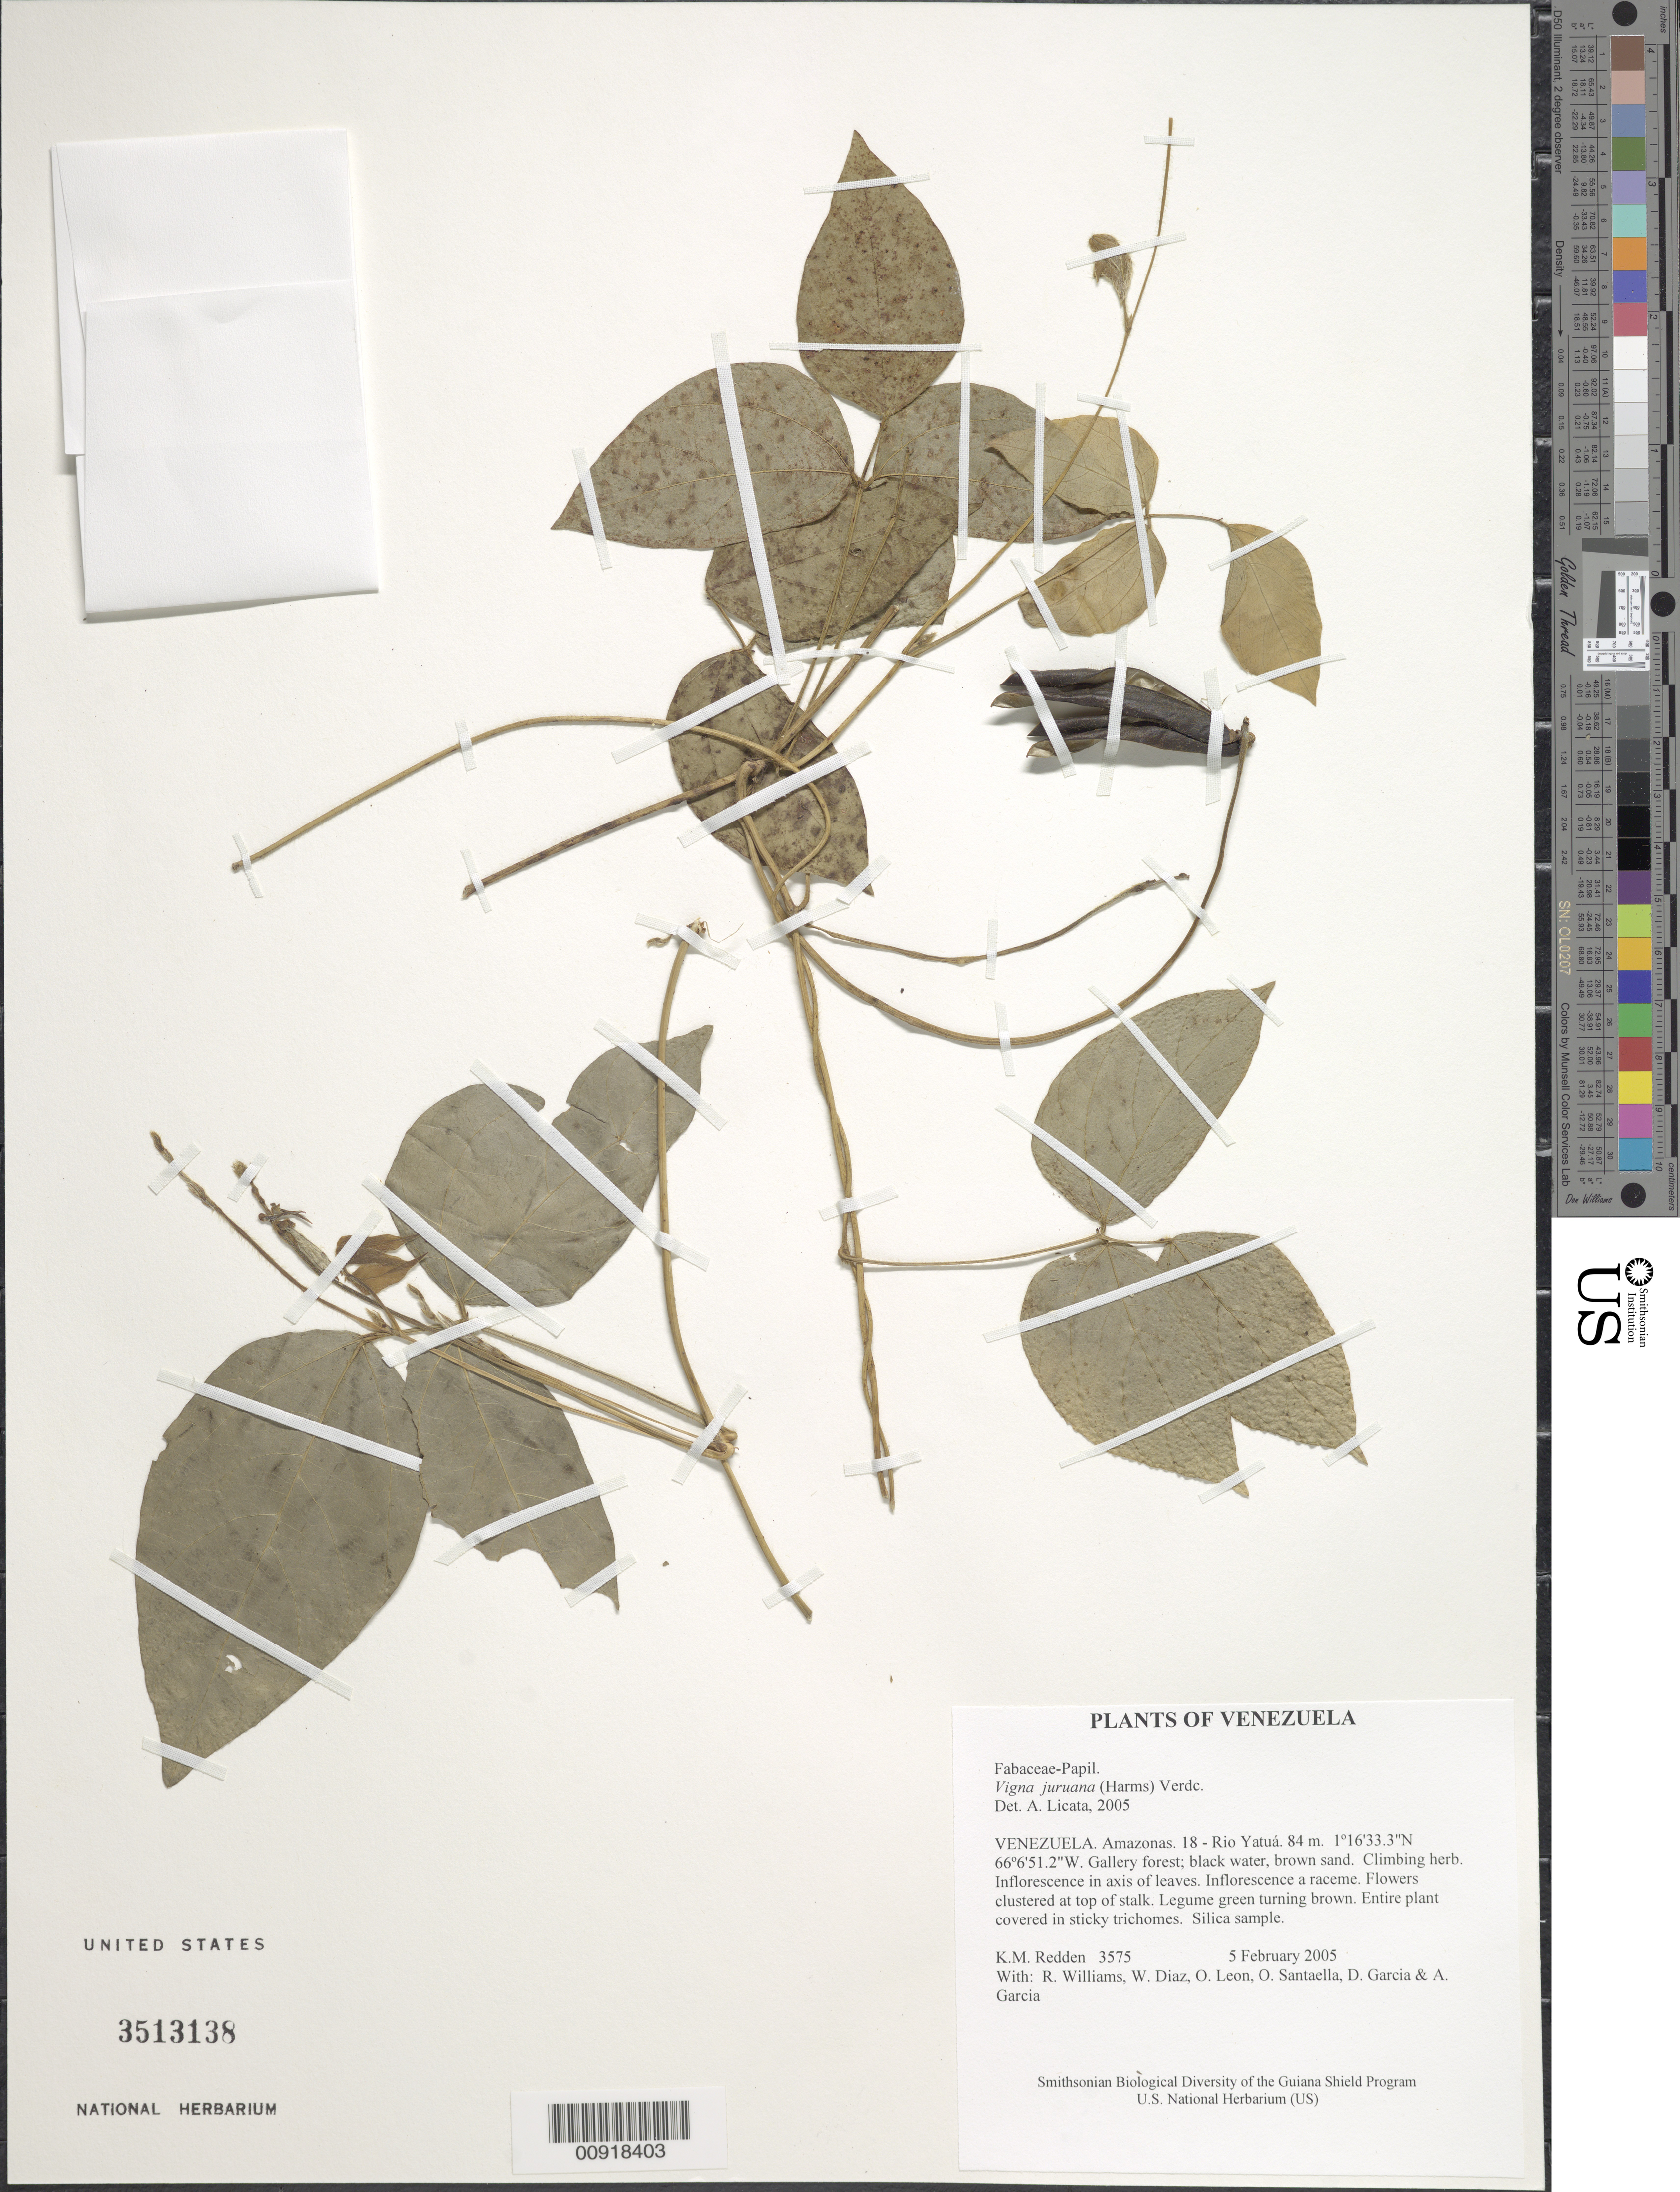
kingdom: Plantae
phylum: Tracheophyta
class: Magnoliopsida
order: Fabales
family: Fabaceae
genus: Vigna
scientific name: Vigna juruana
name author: (Harms) Verdc.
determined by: Licata, A., (PORT), Univ. Nac. Exp. de los Llanos Ezequiel Zamora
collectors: K. M. Redden, R. Williams, W. Díaz P., O. León, O. Santaella, D. Garcia & A. Garcia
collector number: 3575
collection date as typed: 5 February 2005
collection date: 2005-02-05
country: Venezuela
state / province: Amazonas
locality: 18 - Rio Yatuá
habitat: Gallery forest; black water, brown sand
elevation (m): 84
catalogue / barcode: US 3513138